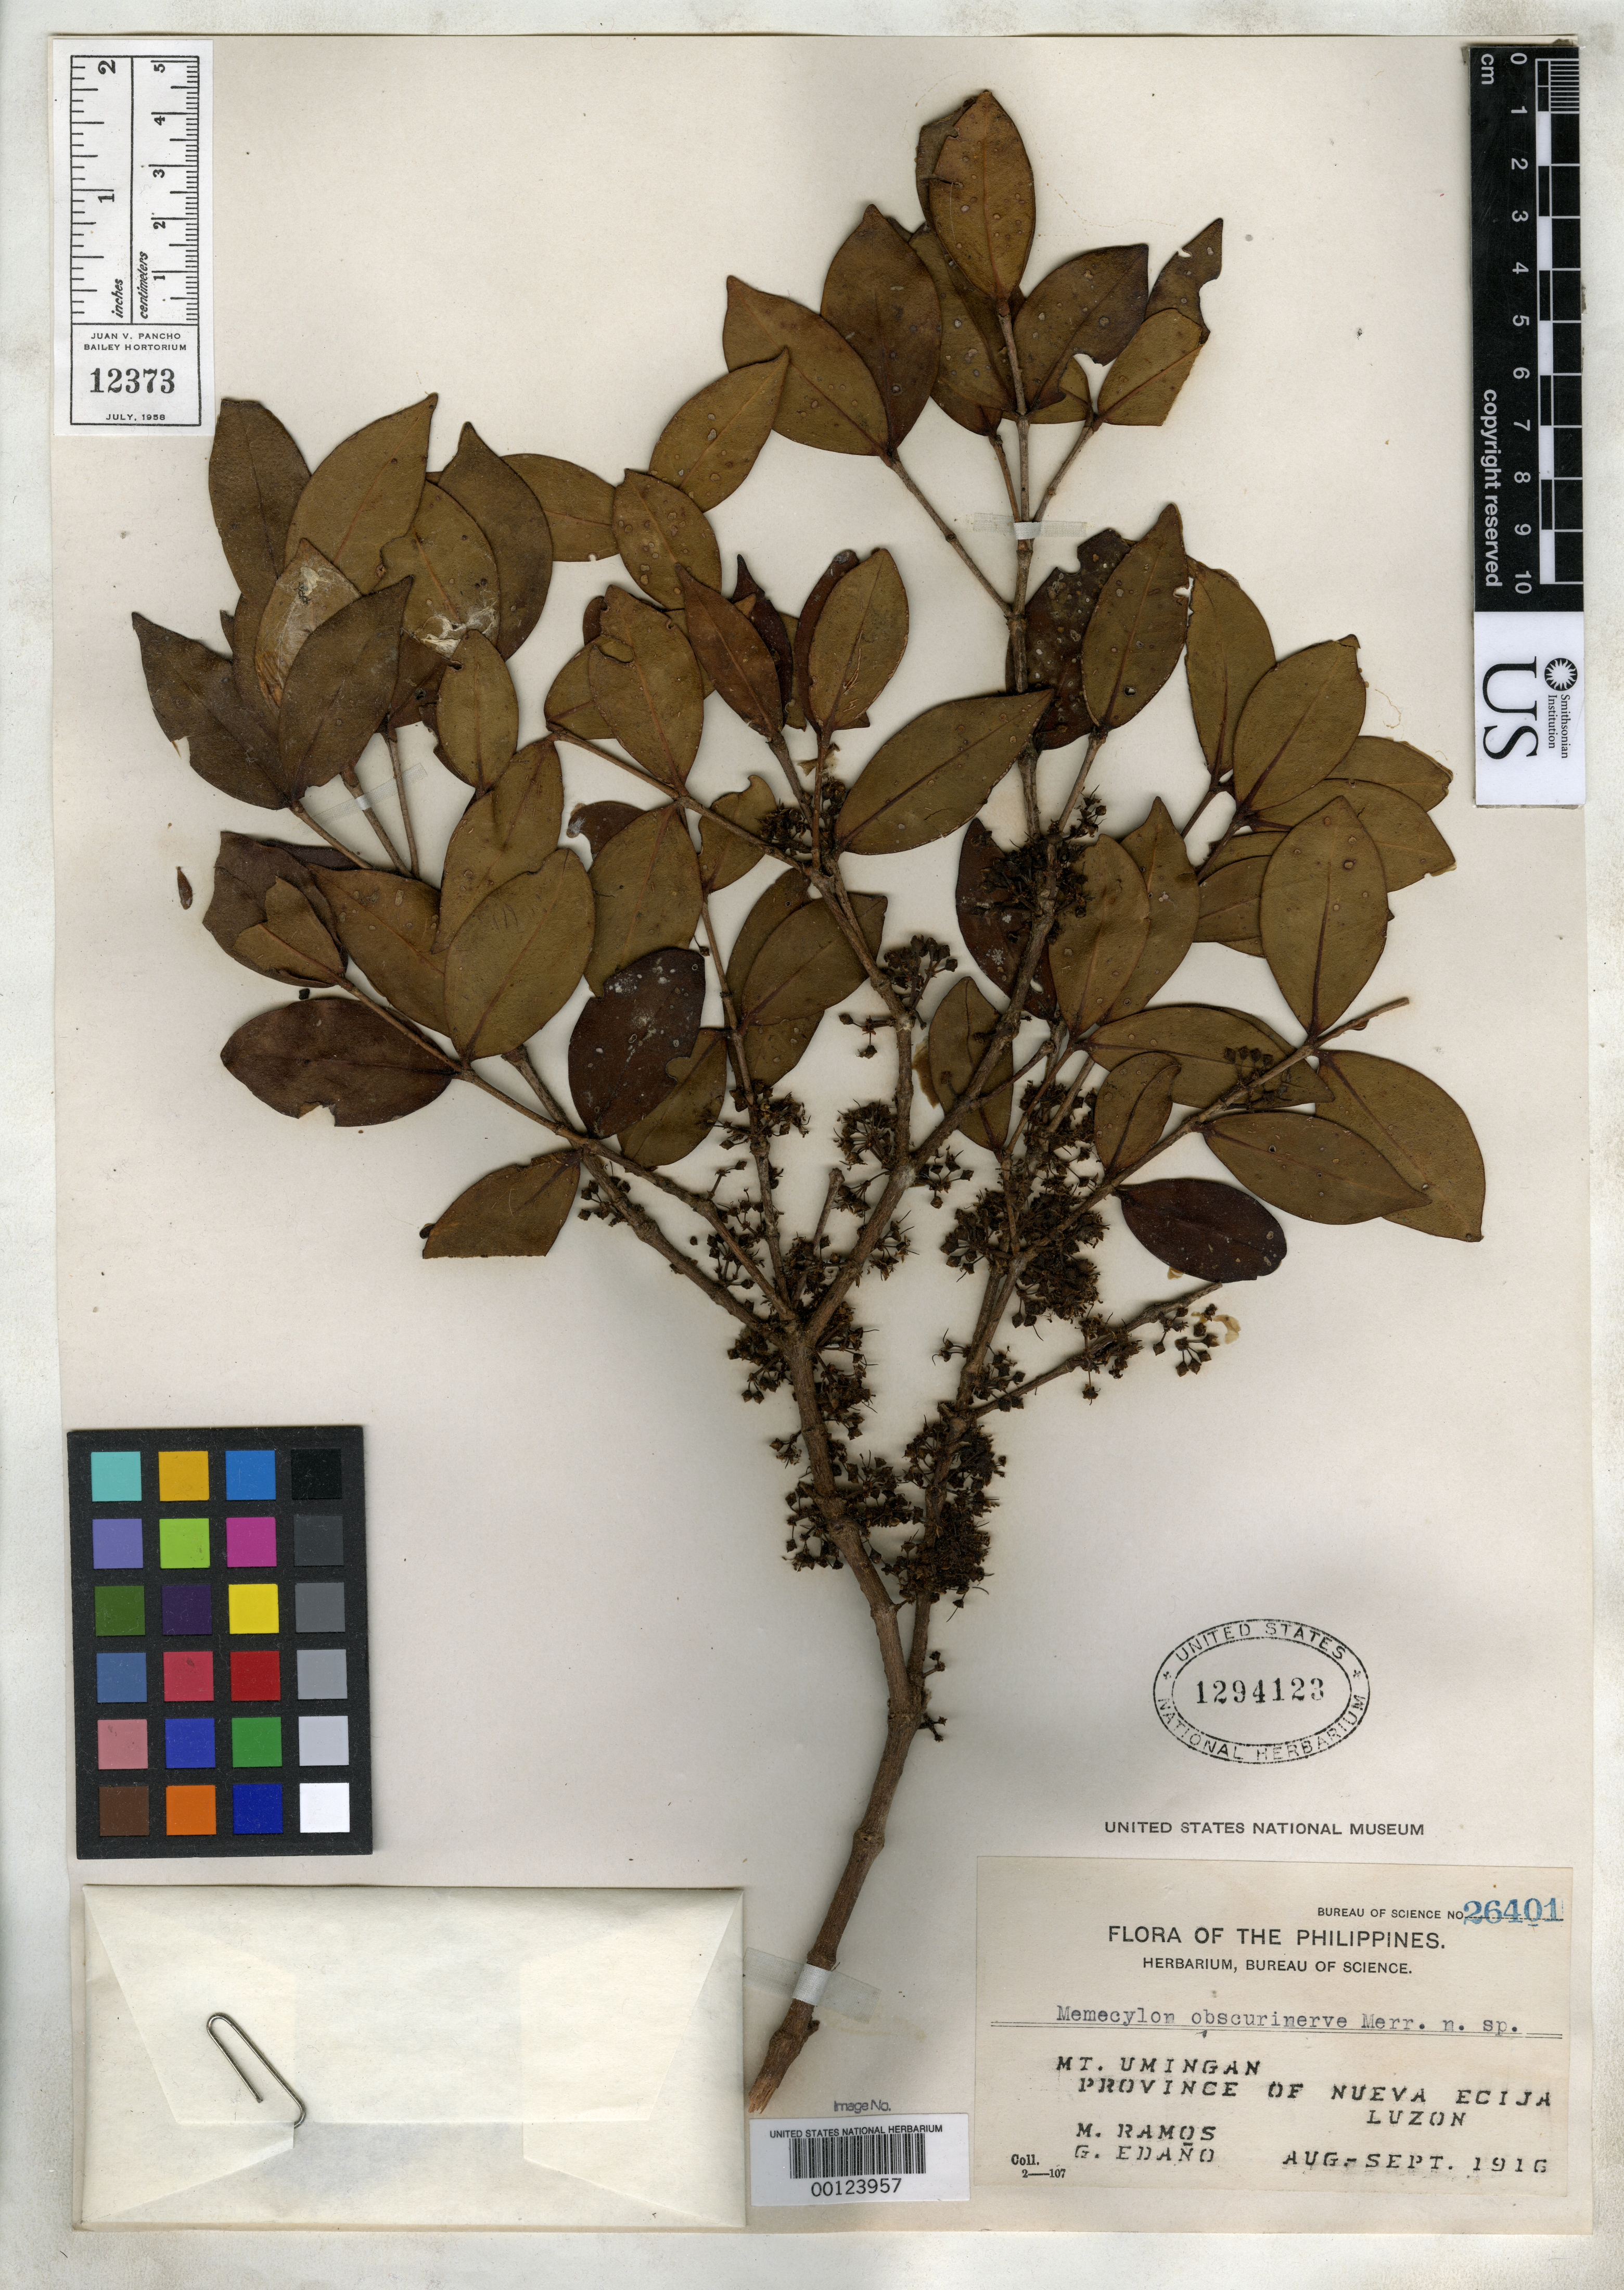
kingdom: Plantae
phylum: Tracheophyta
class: Magnoliopsida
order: Myrtales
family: Melastomataceae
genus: Memecylon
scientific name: Memecylon obscurinerve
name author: Merr.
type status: Isotype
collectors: M. Ramos & G. E. Edaño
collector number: Bur. Sci. 26401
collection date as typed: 20 Aug 1916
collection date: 1916-08-20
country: Philippines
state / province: Central Luzon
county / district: Nueva Ecija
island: Luzon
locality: Mt. Umingan.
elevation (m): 400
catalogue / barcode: US 1294123